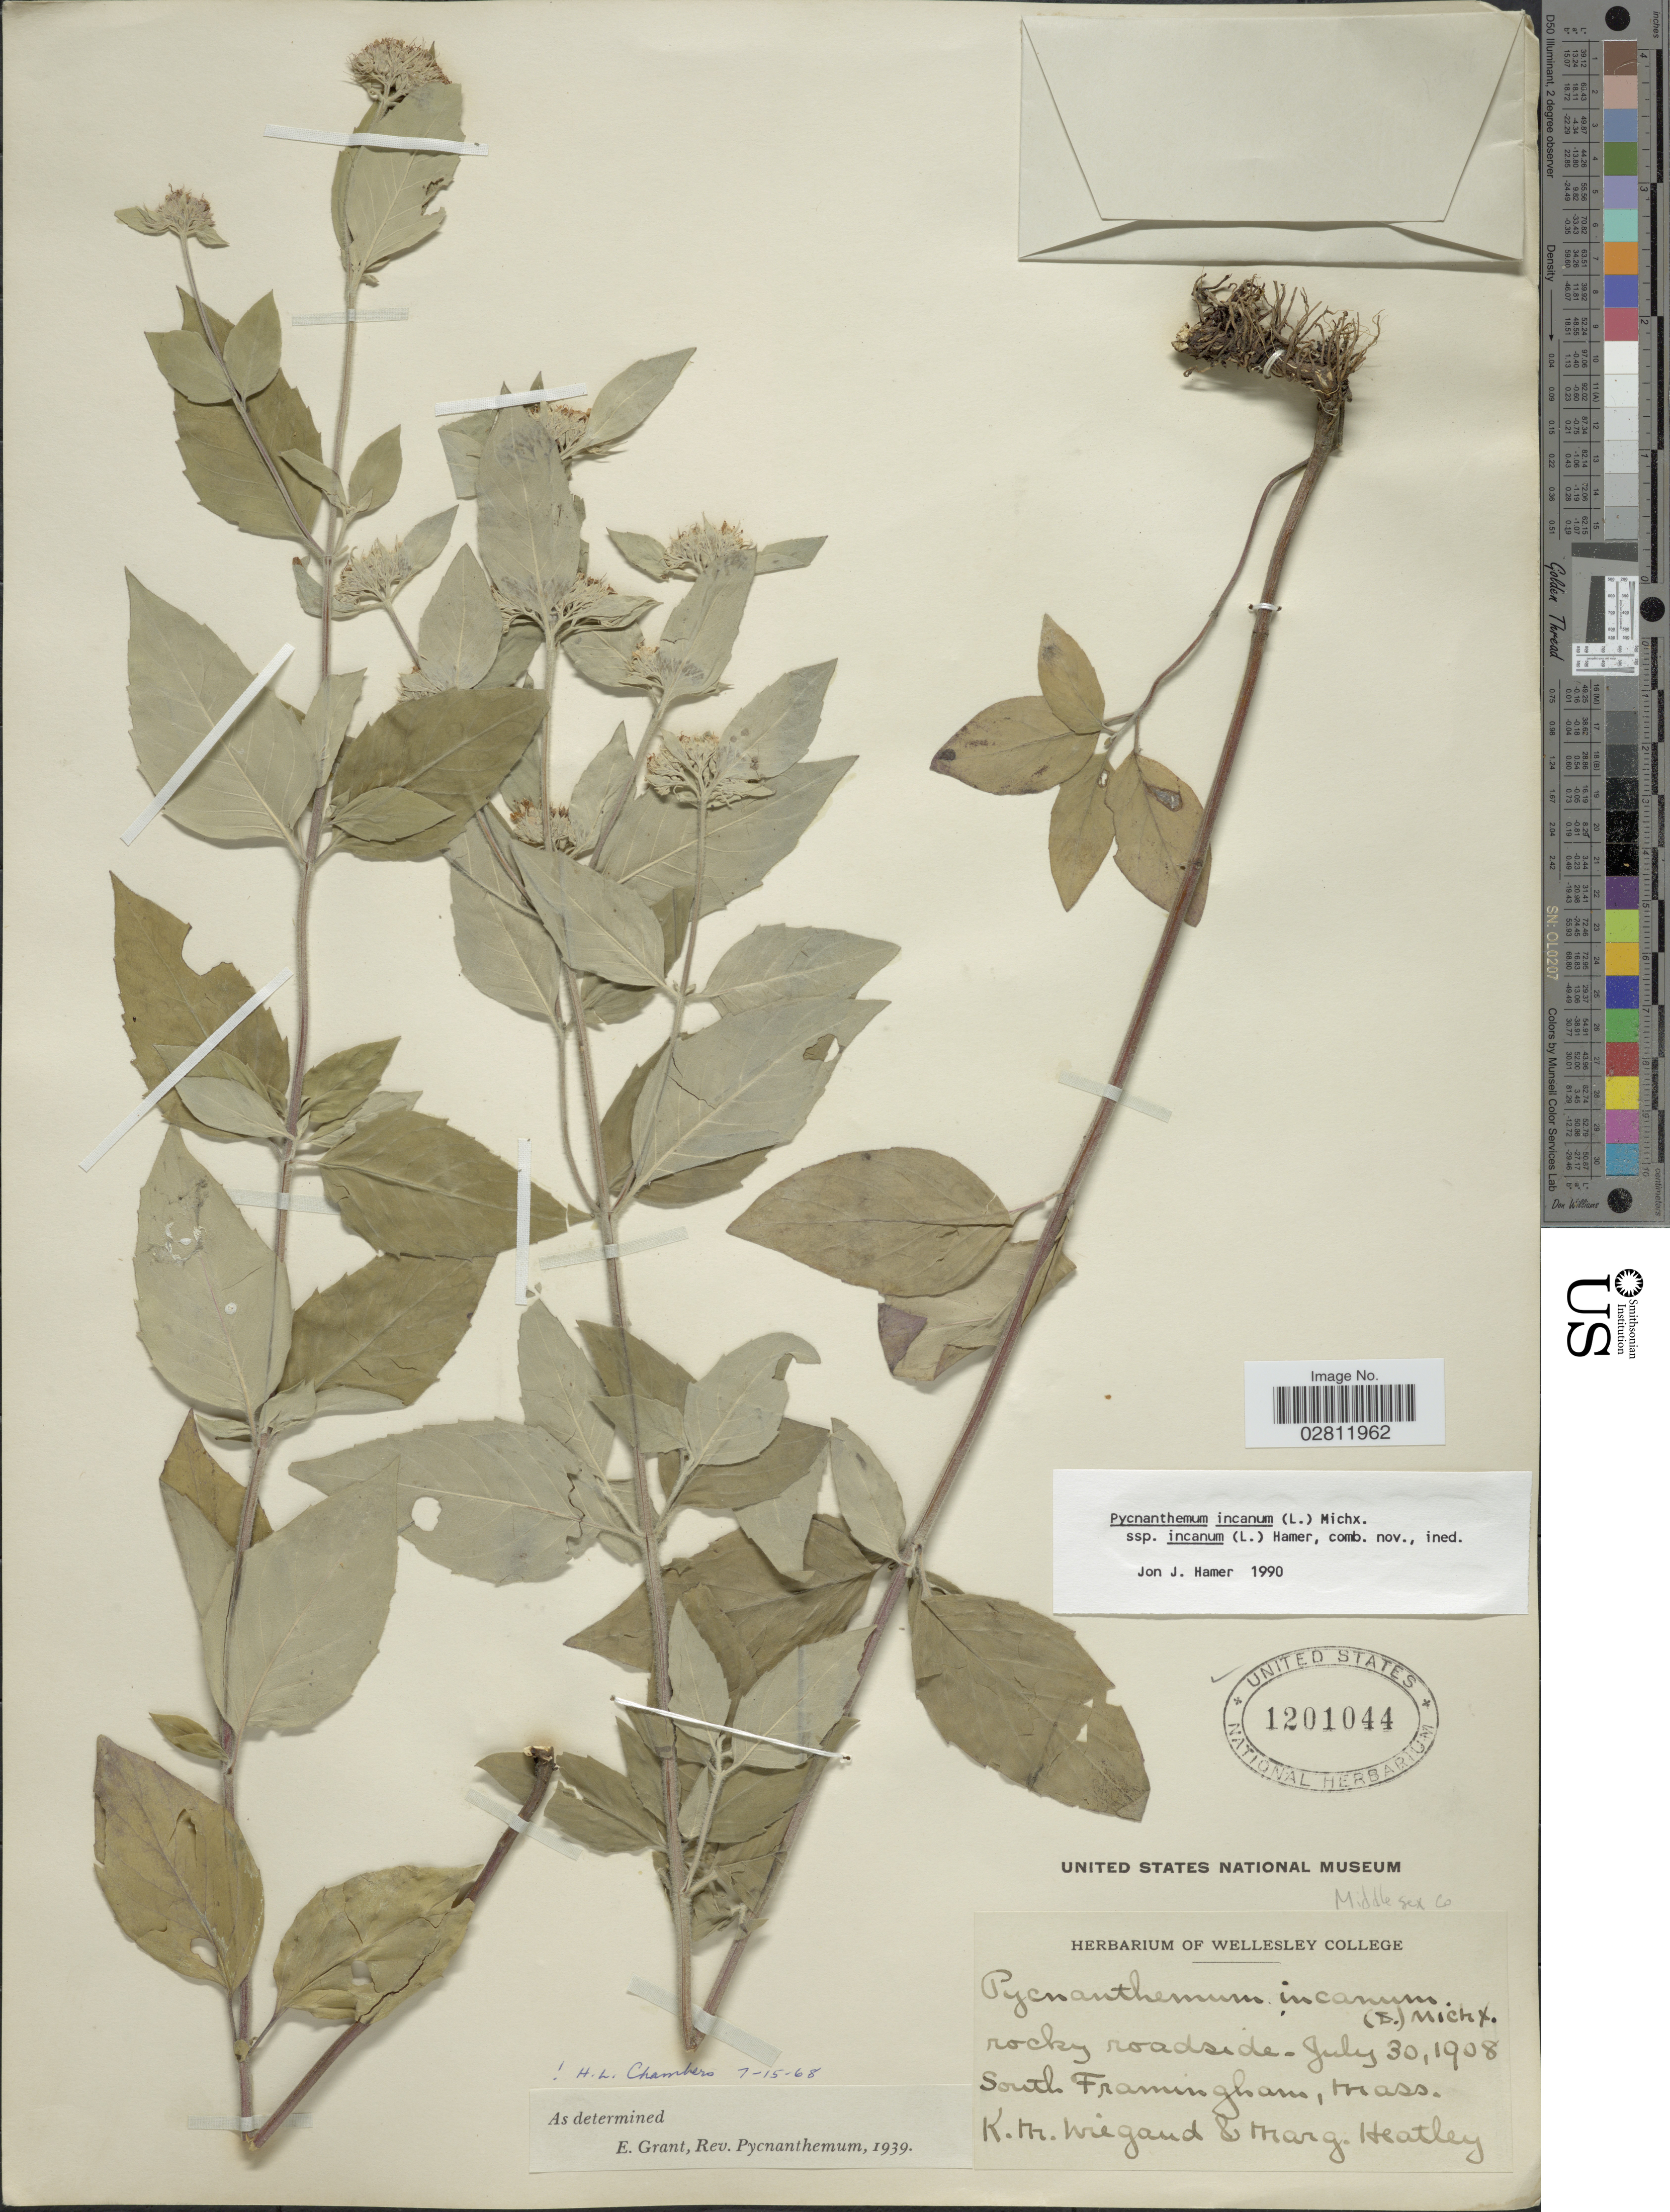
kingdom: Plantae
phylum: Tracheophyta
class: Magnoliopsida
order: Lamiales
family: Lamiaceae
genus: Pycnanthemum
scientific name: Pycnanthemum incanum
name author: (L.) Michx.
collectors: K. M. Wiegand & M. Heatley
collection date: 1908-07-30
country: United States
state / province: Massachusetts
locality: South Framingham. Middlesex Co.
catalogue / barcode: US 1201044